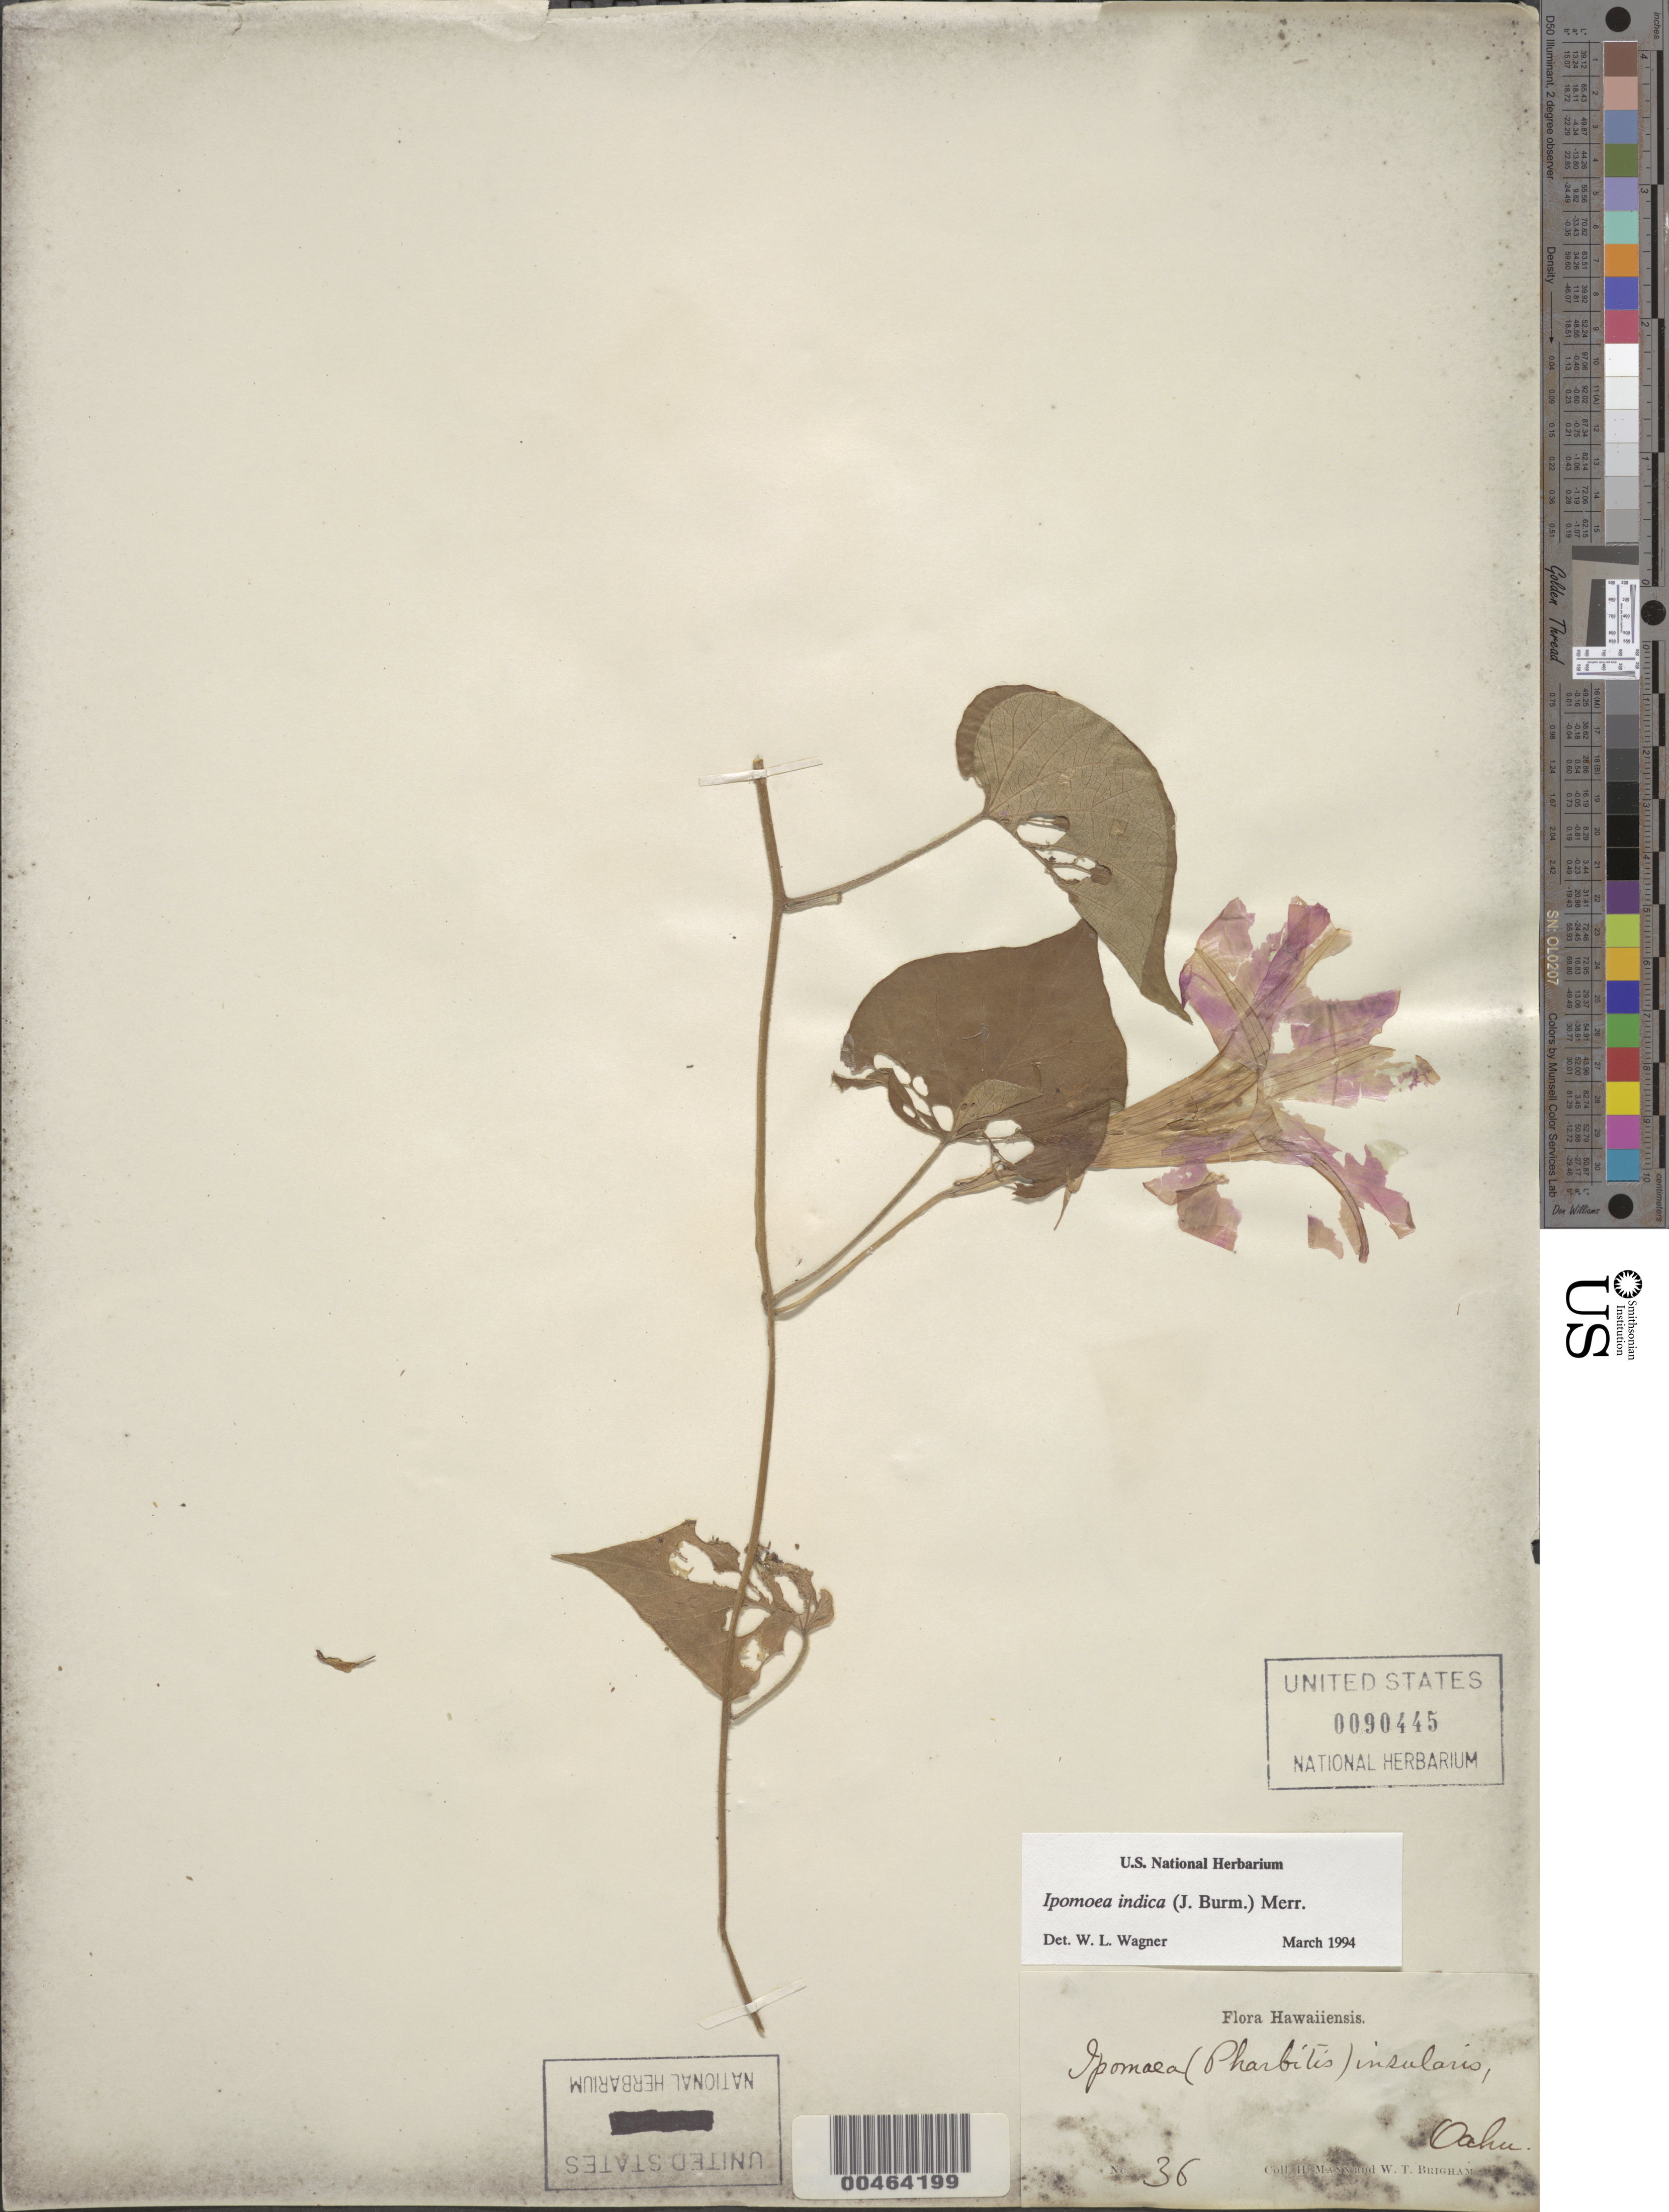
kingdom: Plantae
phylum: Tracheophyta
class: Magnoliopsida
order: Solanales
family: Convolvulaceae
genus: Ipomoea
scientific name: Ipomoea indica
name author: (Burm.) Merr.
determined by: Wagner, W. L., (BOT), Smithsonian Institution - National Museum of Natural History (UNITED STATES)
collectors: H. Mann & W. T. Brigham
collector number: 36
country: United States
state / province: Hawaii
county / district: Honolulu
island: Oahu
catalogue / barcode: US 90445